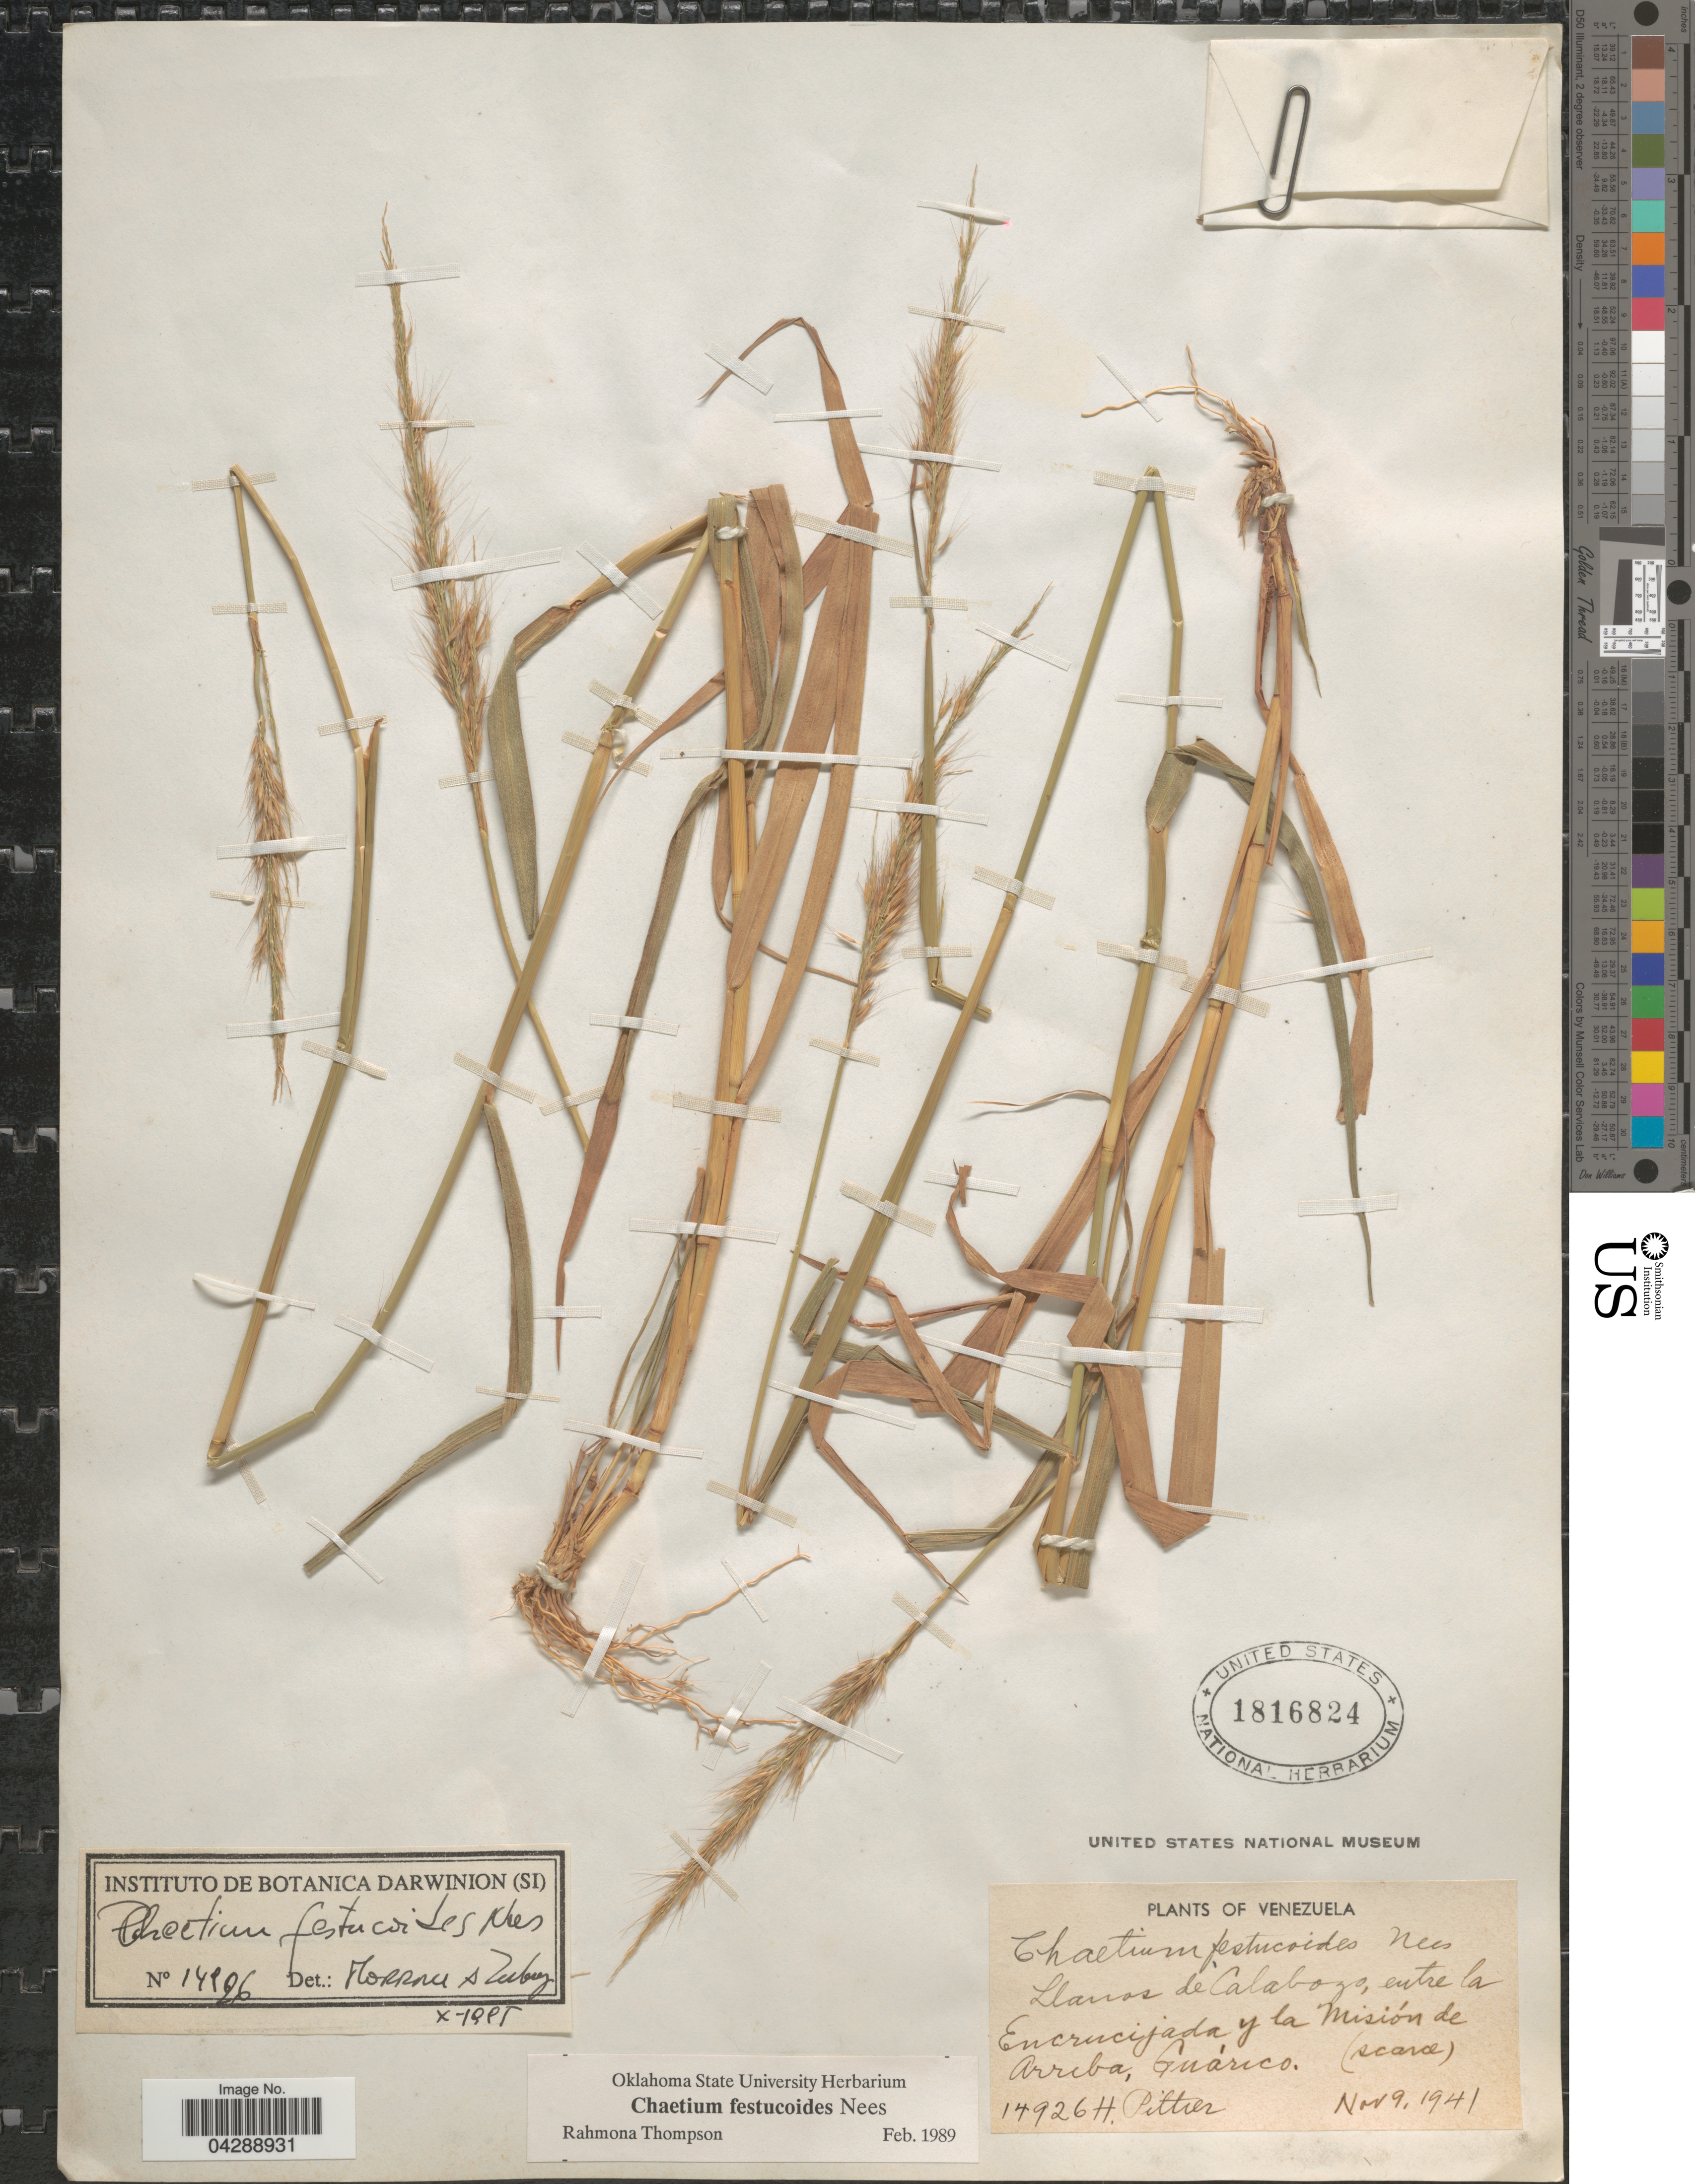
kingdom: Plantae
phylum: Tracheophyta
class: Liliopsida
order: Poales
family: Poaceae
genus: Chaetium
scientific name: Chaetium festucoides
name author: Nees in Mart.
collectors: H. F. Pittier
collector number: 14926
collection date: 1941-11-09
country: Venezuela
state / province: Guarico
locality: Llanos de Calabozo, entre la Encrucijada y la Misión de Arriba.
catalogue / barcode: US 1816824